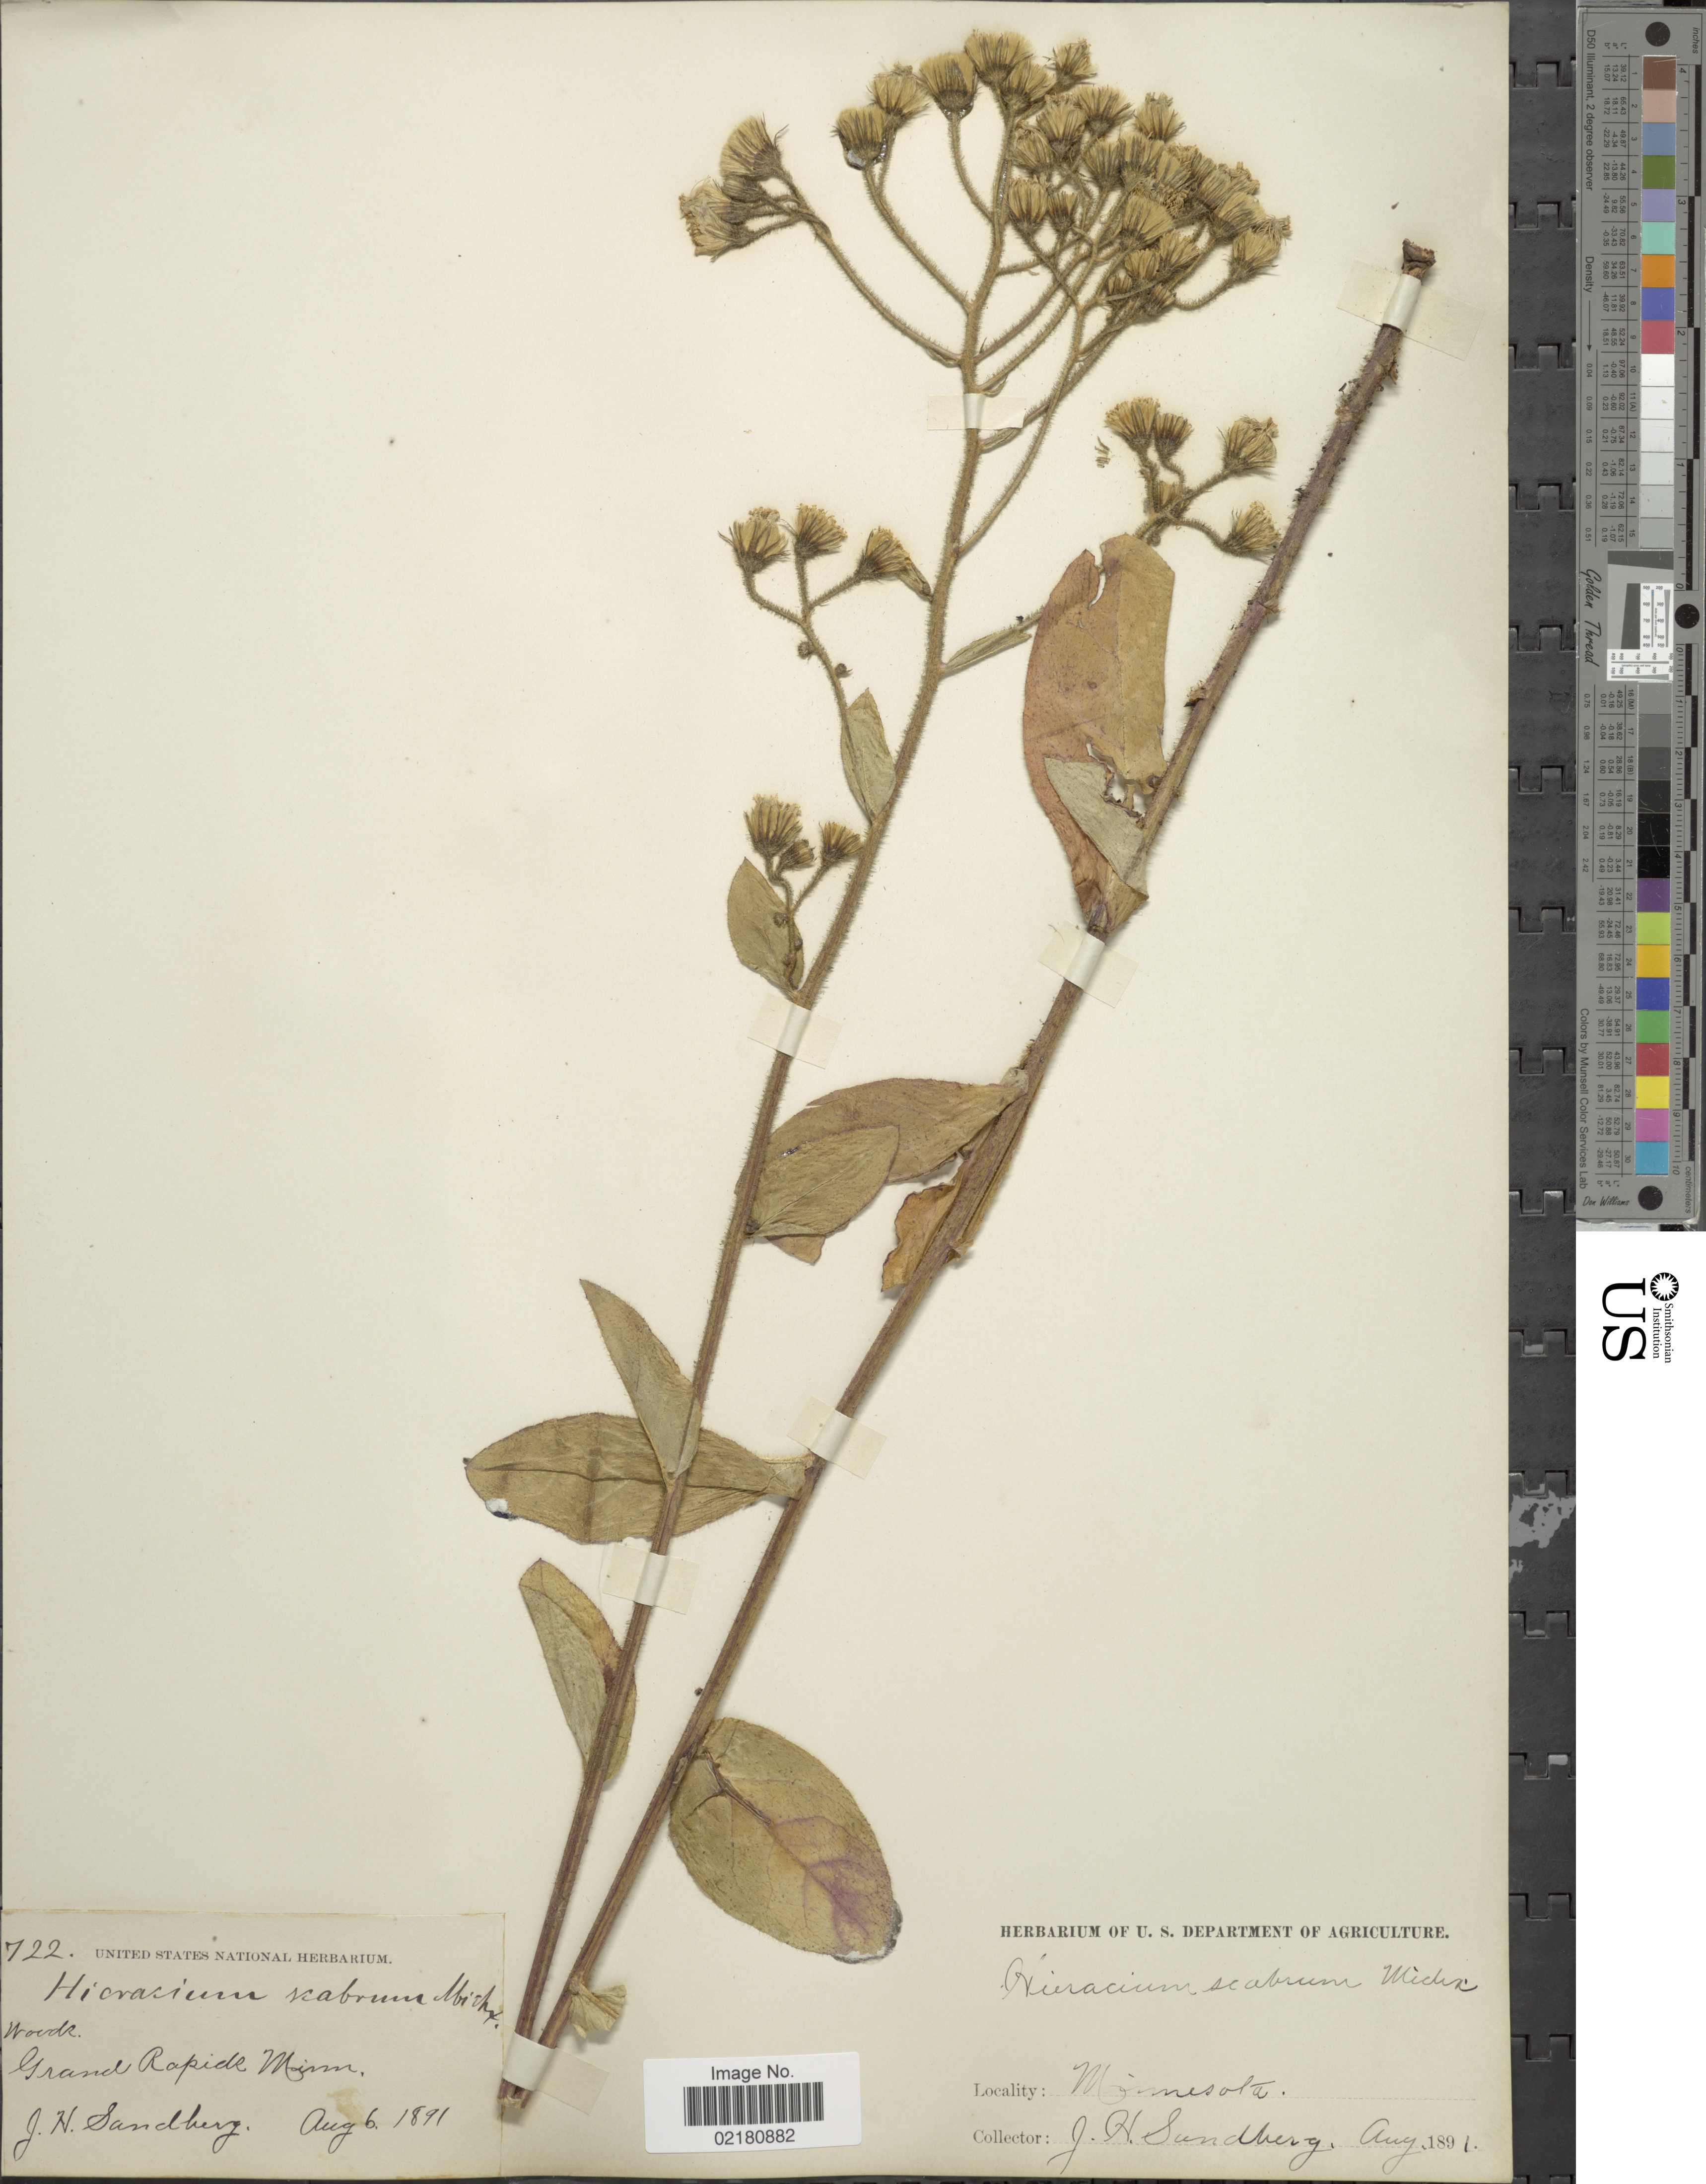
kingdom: Plantae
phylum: Tracheophyta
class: Magnoliopsida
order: Asterales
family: Asteraceae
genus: Pilosella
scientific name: Pilosella verruculata subsp. verruculata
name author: (Link) Soják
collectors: J. H. Sandberg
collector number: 772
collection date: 1891-08-06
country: United States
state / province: Minnesota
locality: Grand Rapide